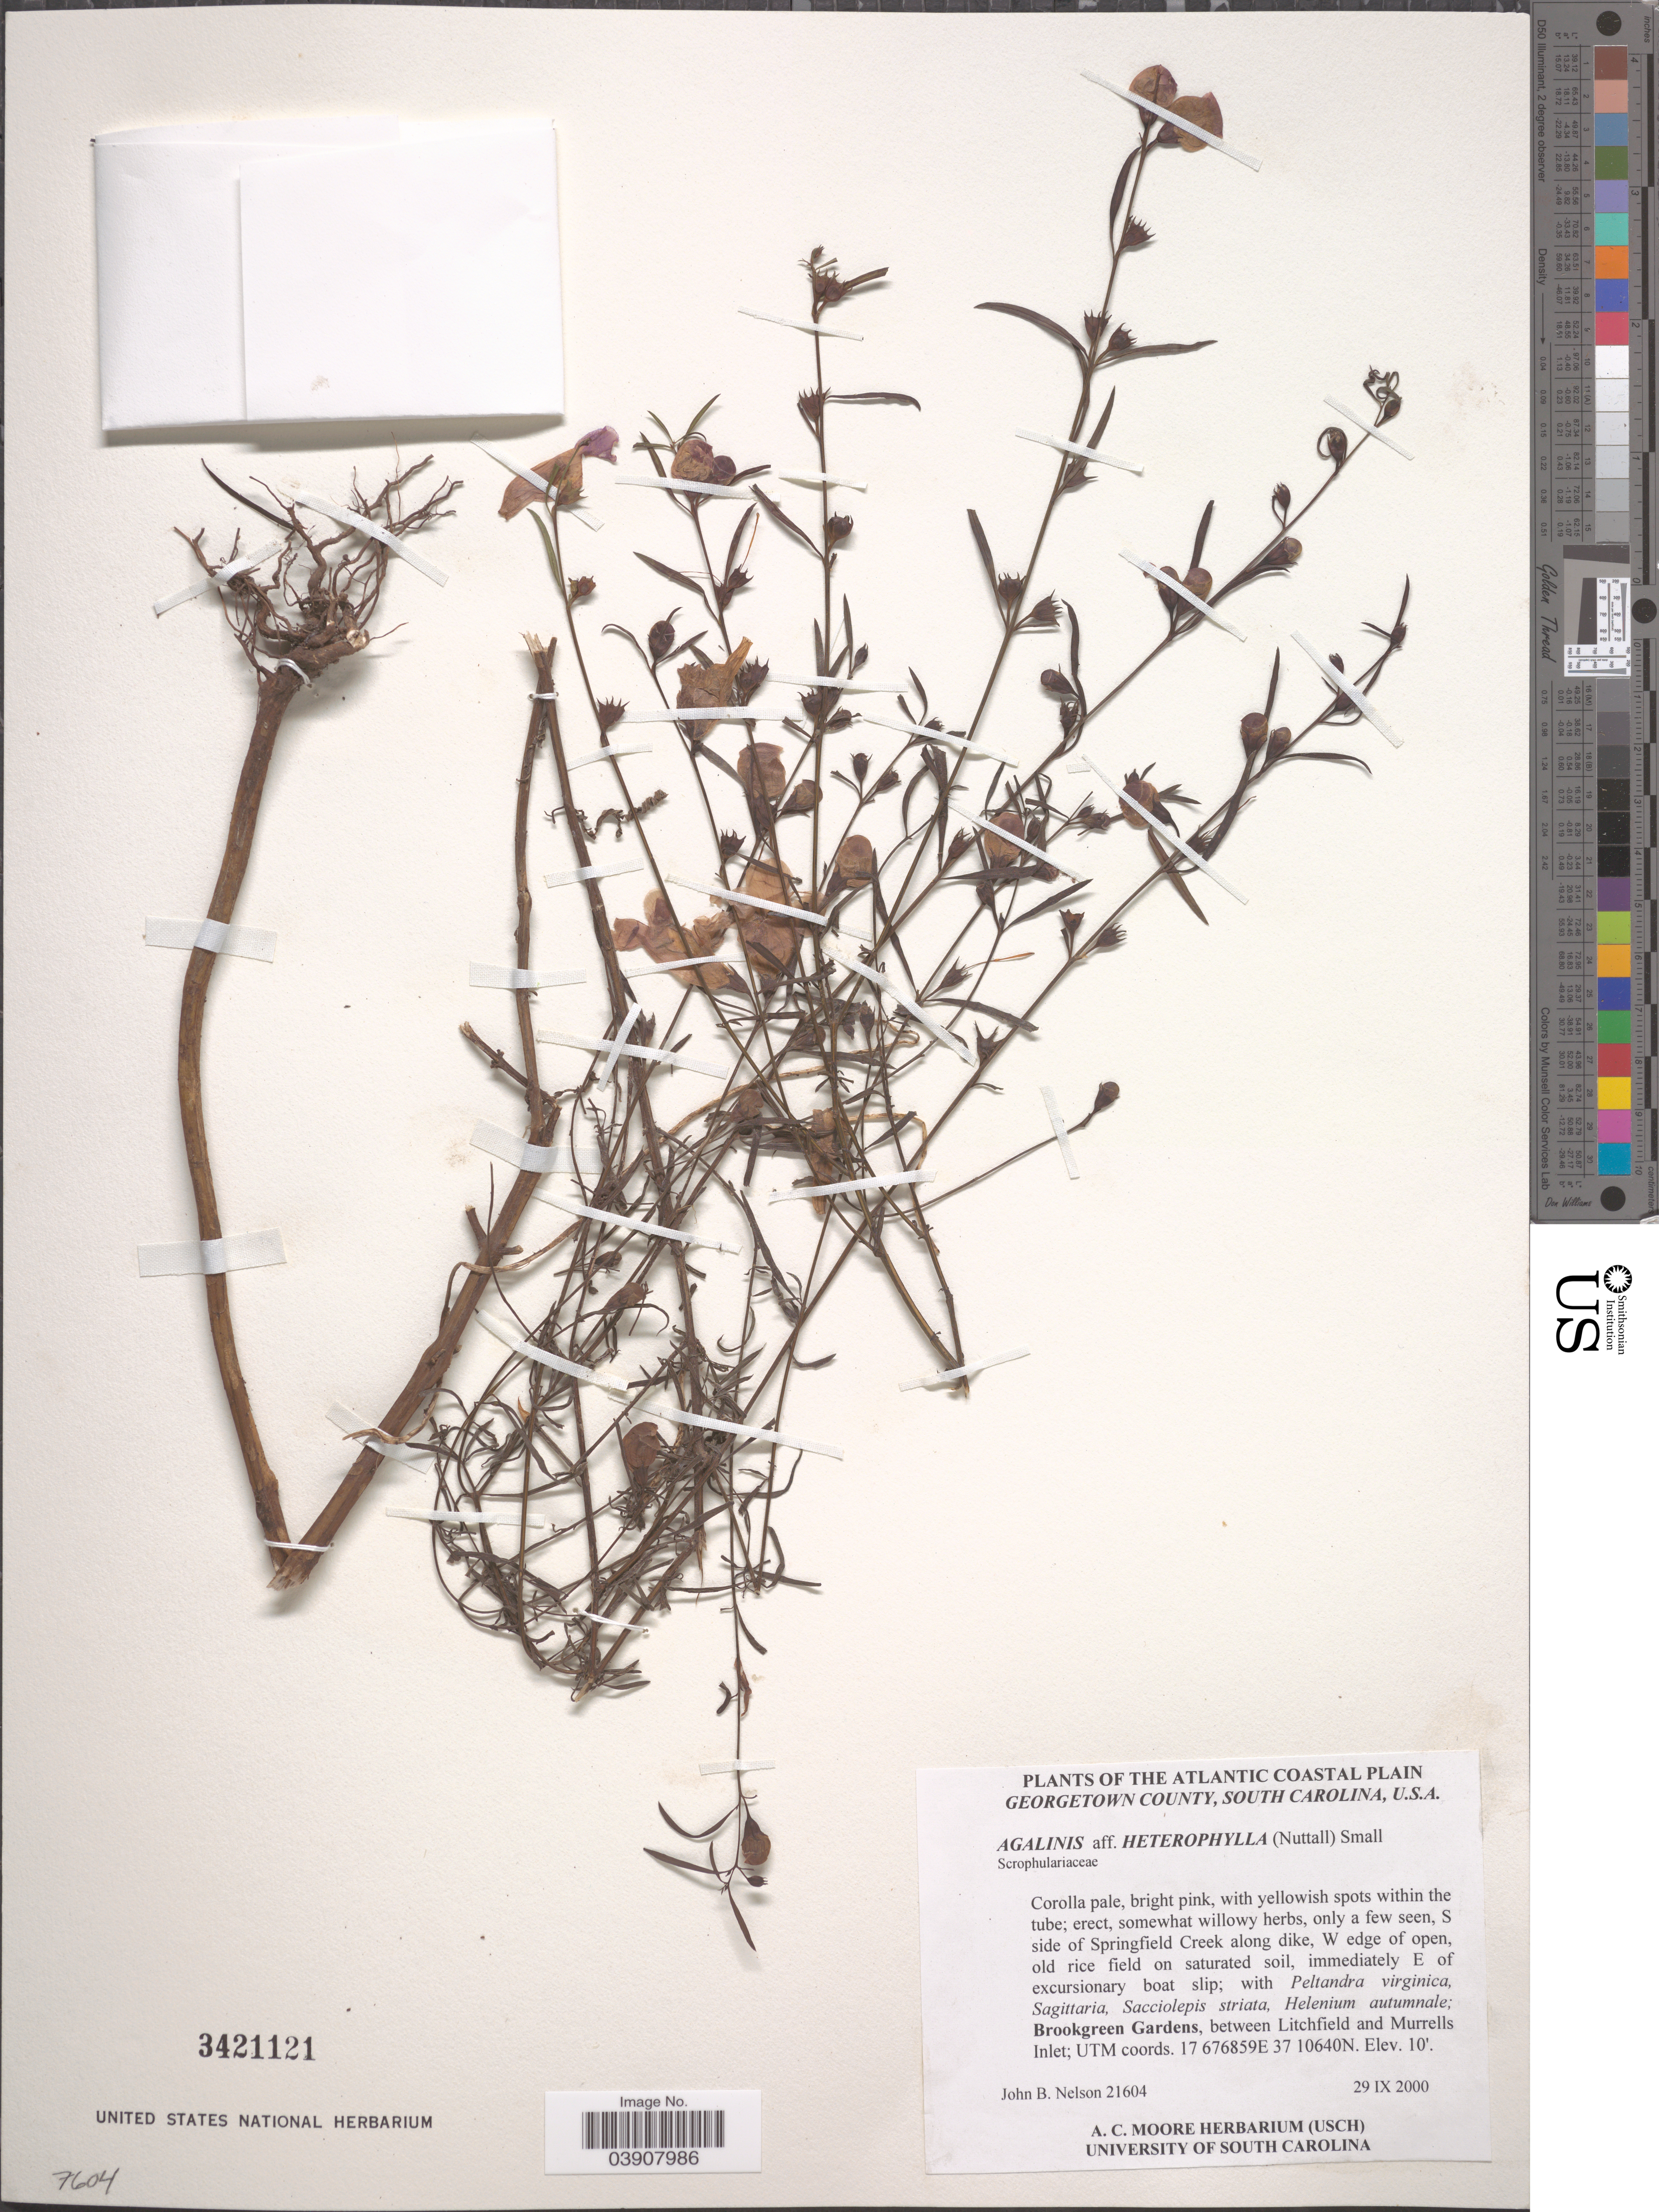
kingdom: Plantae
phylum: Tracheophyta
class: Magnoliopsida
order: Lamiales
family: Orobanchaceae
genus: Agalinis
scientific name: Agalinis heterophylla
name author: (Nutt.) Small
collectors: J. B. Nelson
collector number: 216064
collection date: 2000-09-29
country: United States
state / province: South Carolina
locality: The Atlantic Coastal Plain. Georgetown County. S side of Springfield Creek along dike, W edge of open, old rice field on saturated soil, immediately E of excursionary boat slip. Brookgreen Gardens, between Litchfield and Murrells Inlet.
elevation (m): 3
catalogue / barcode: US 3421121